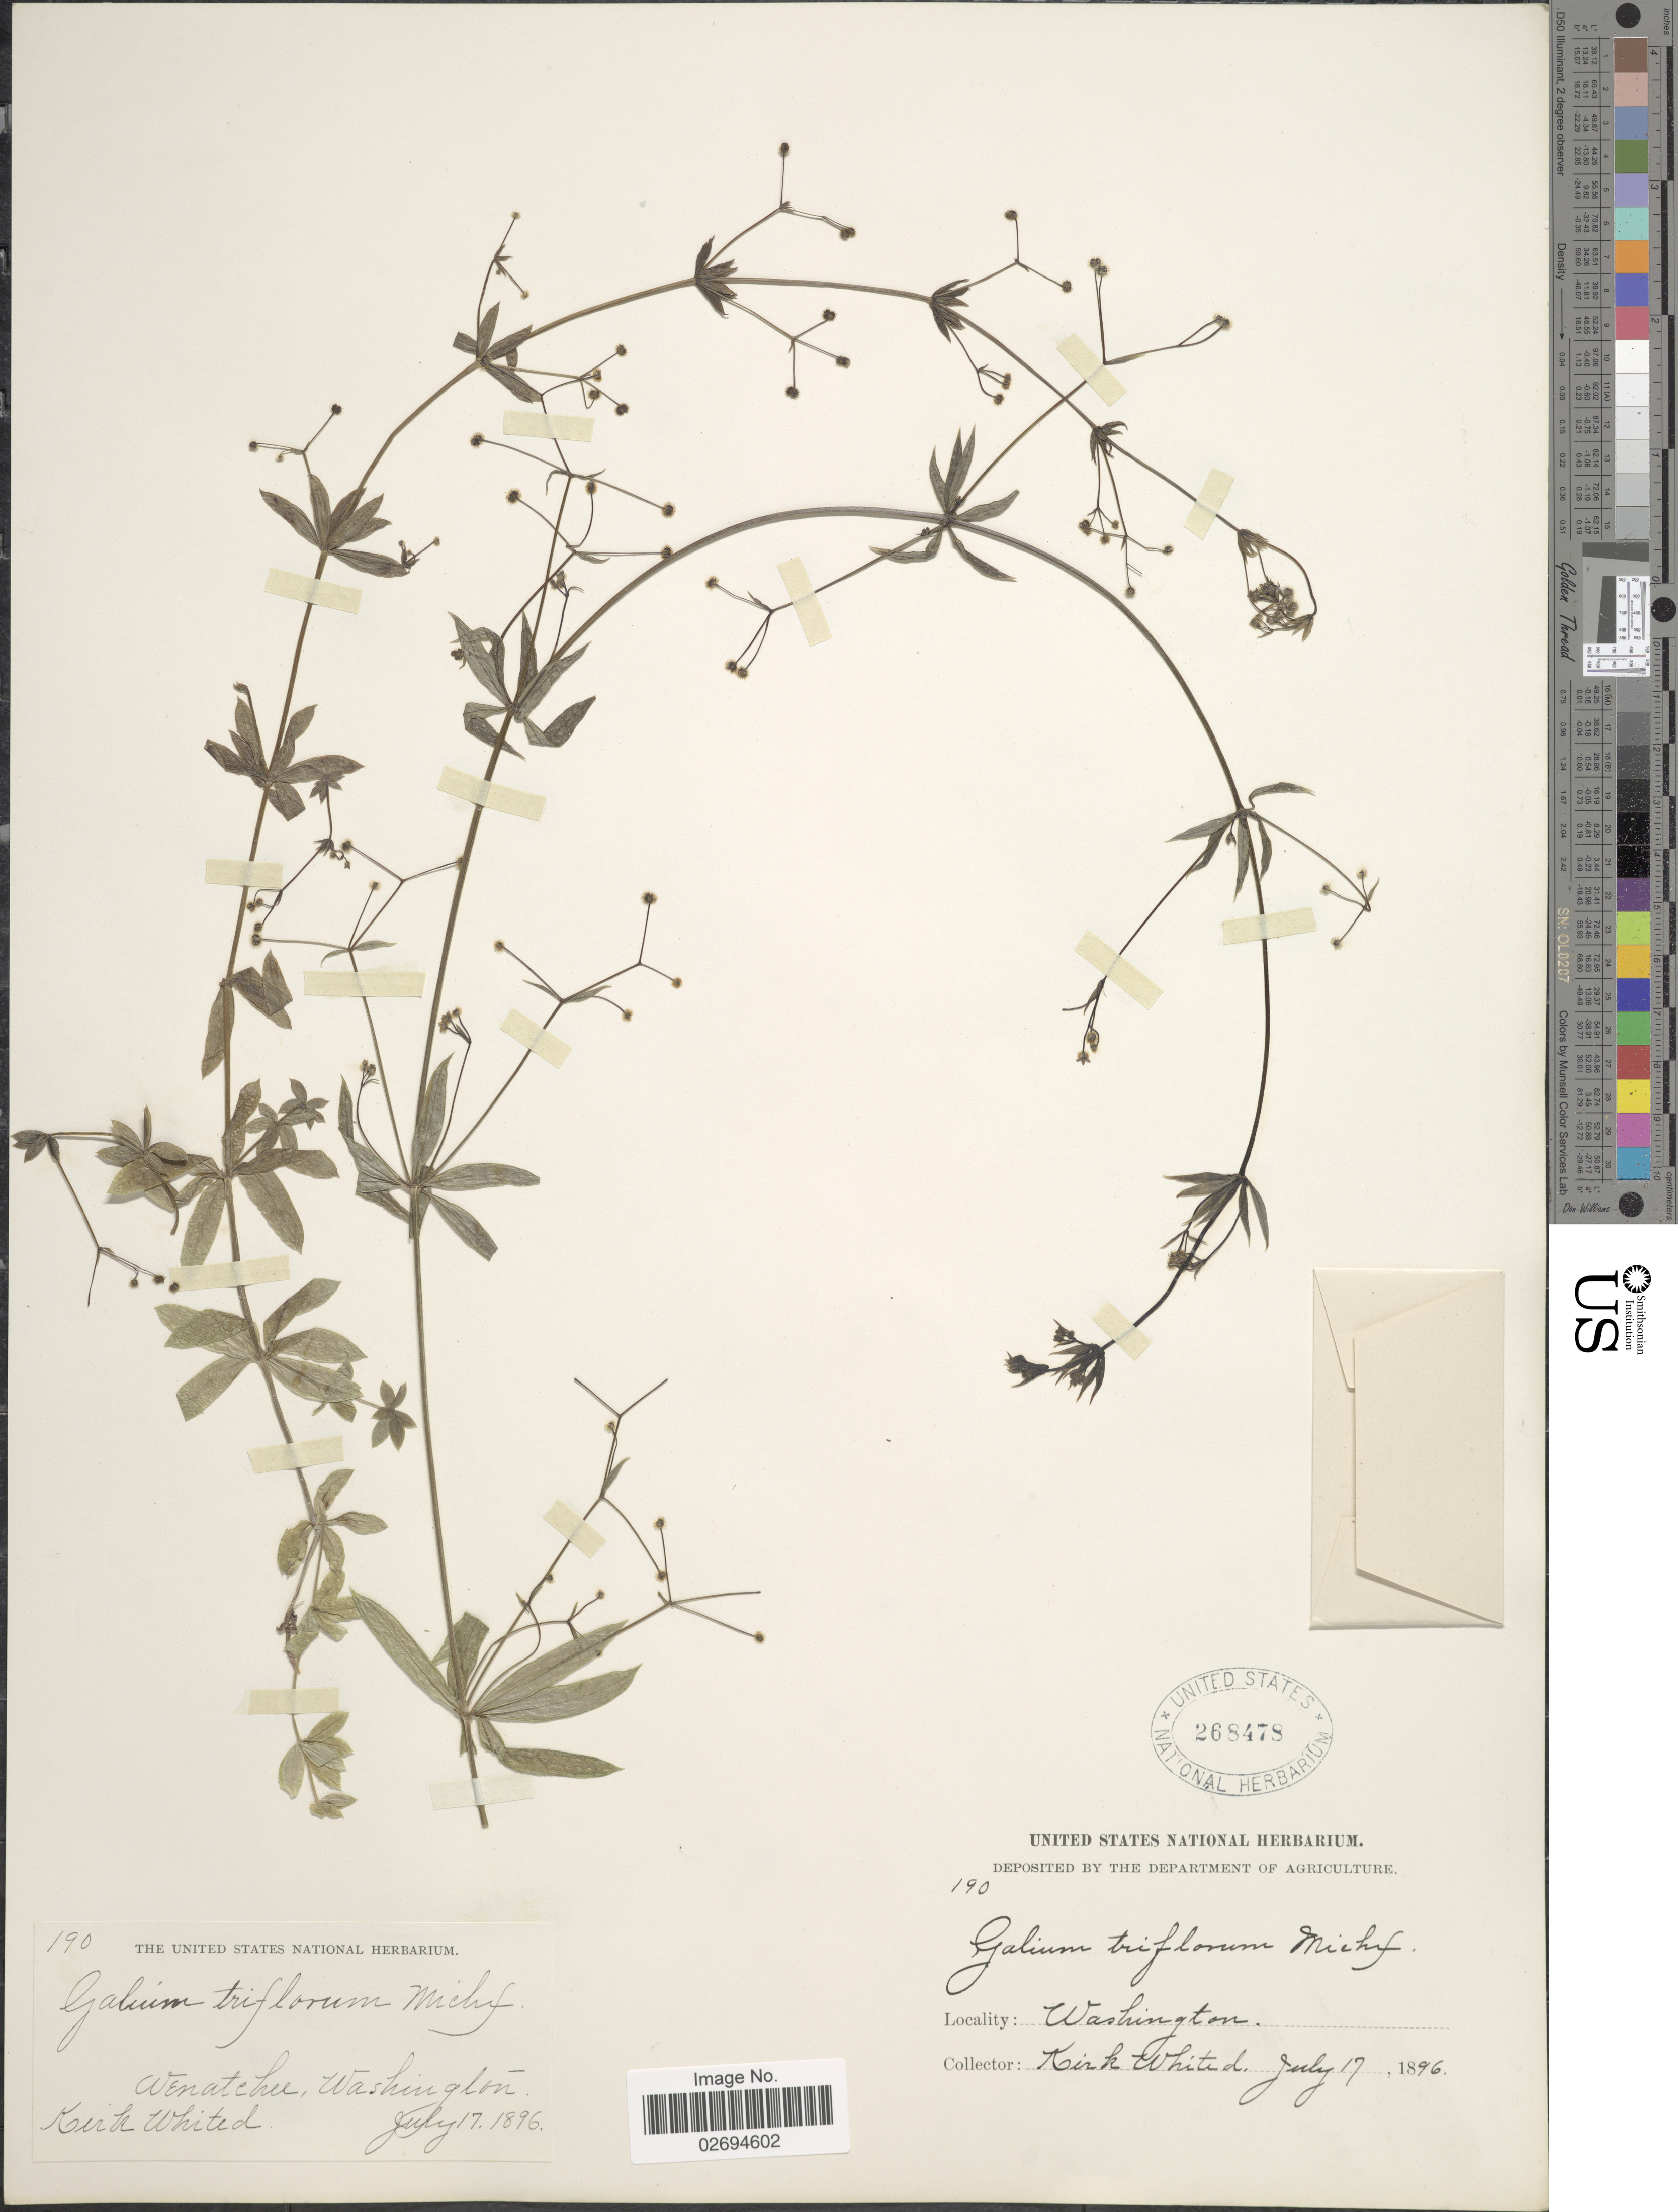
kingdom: Plantae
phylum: Tracheophyta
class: Magnoliopsida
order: Gentianales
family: Rubiaceae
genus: Galium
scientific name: Galium triflorum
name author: Michx.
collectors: K. Whited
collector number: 190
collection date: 1896-07-17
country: United States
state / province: Washington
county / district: Chelan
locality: Wenatchee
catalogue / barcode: US 268478